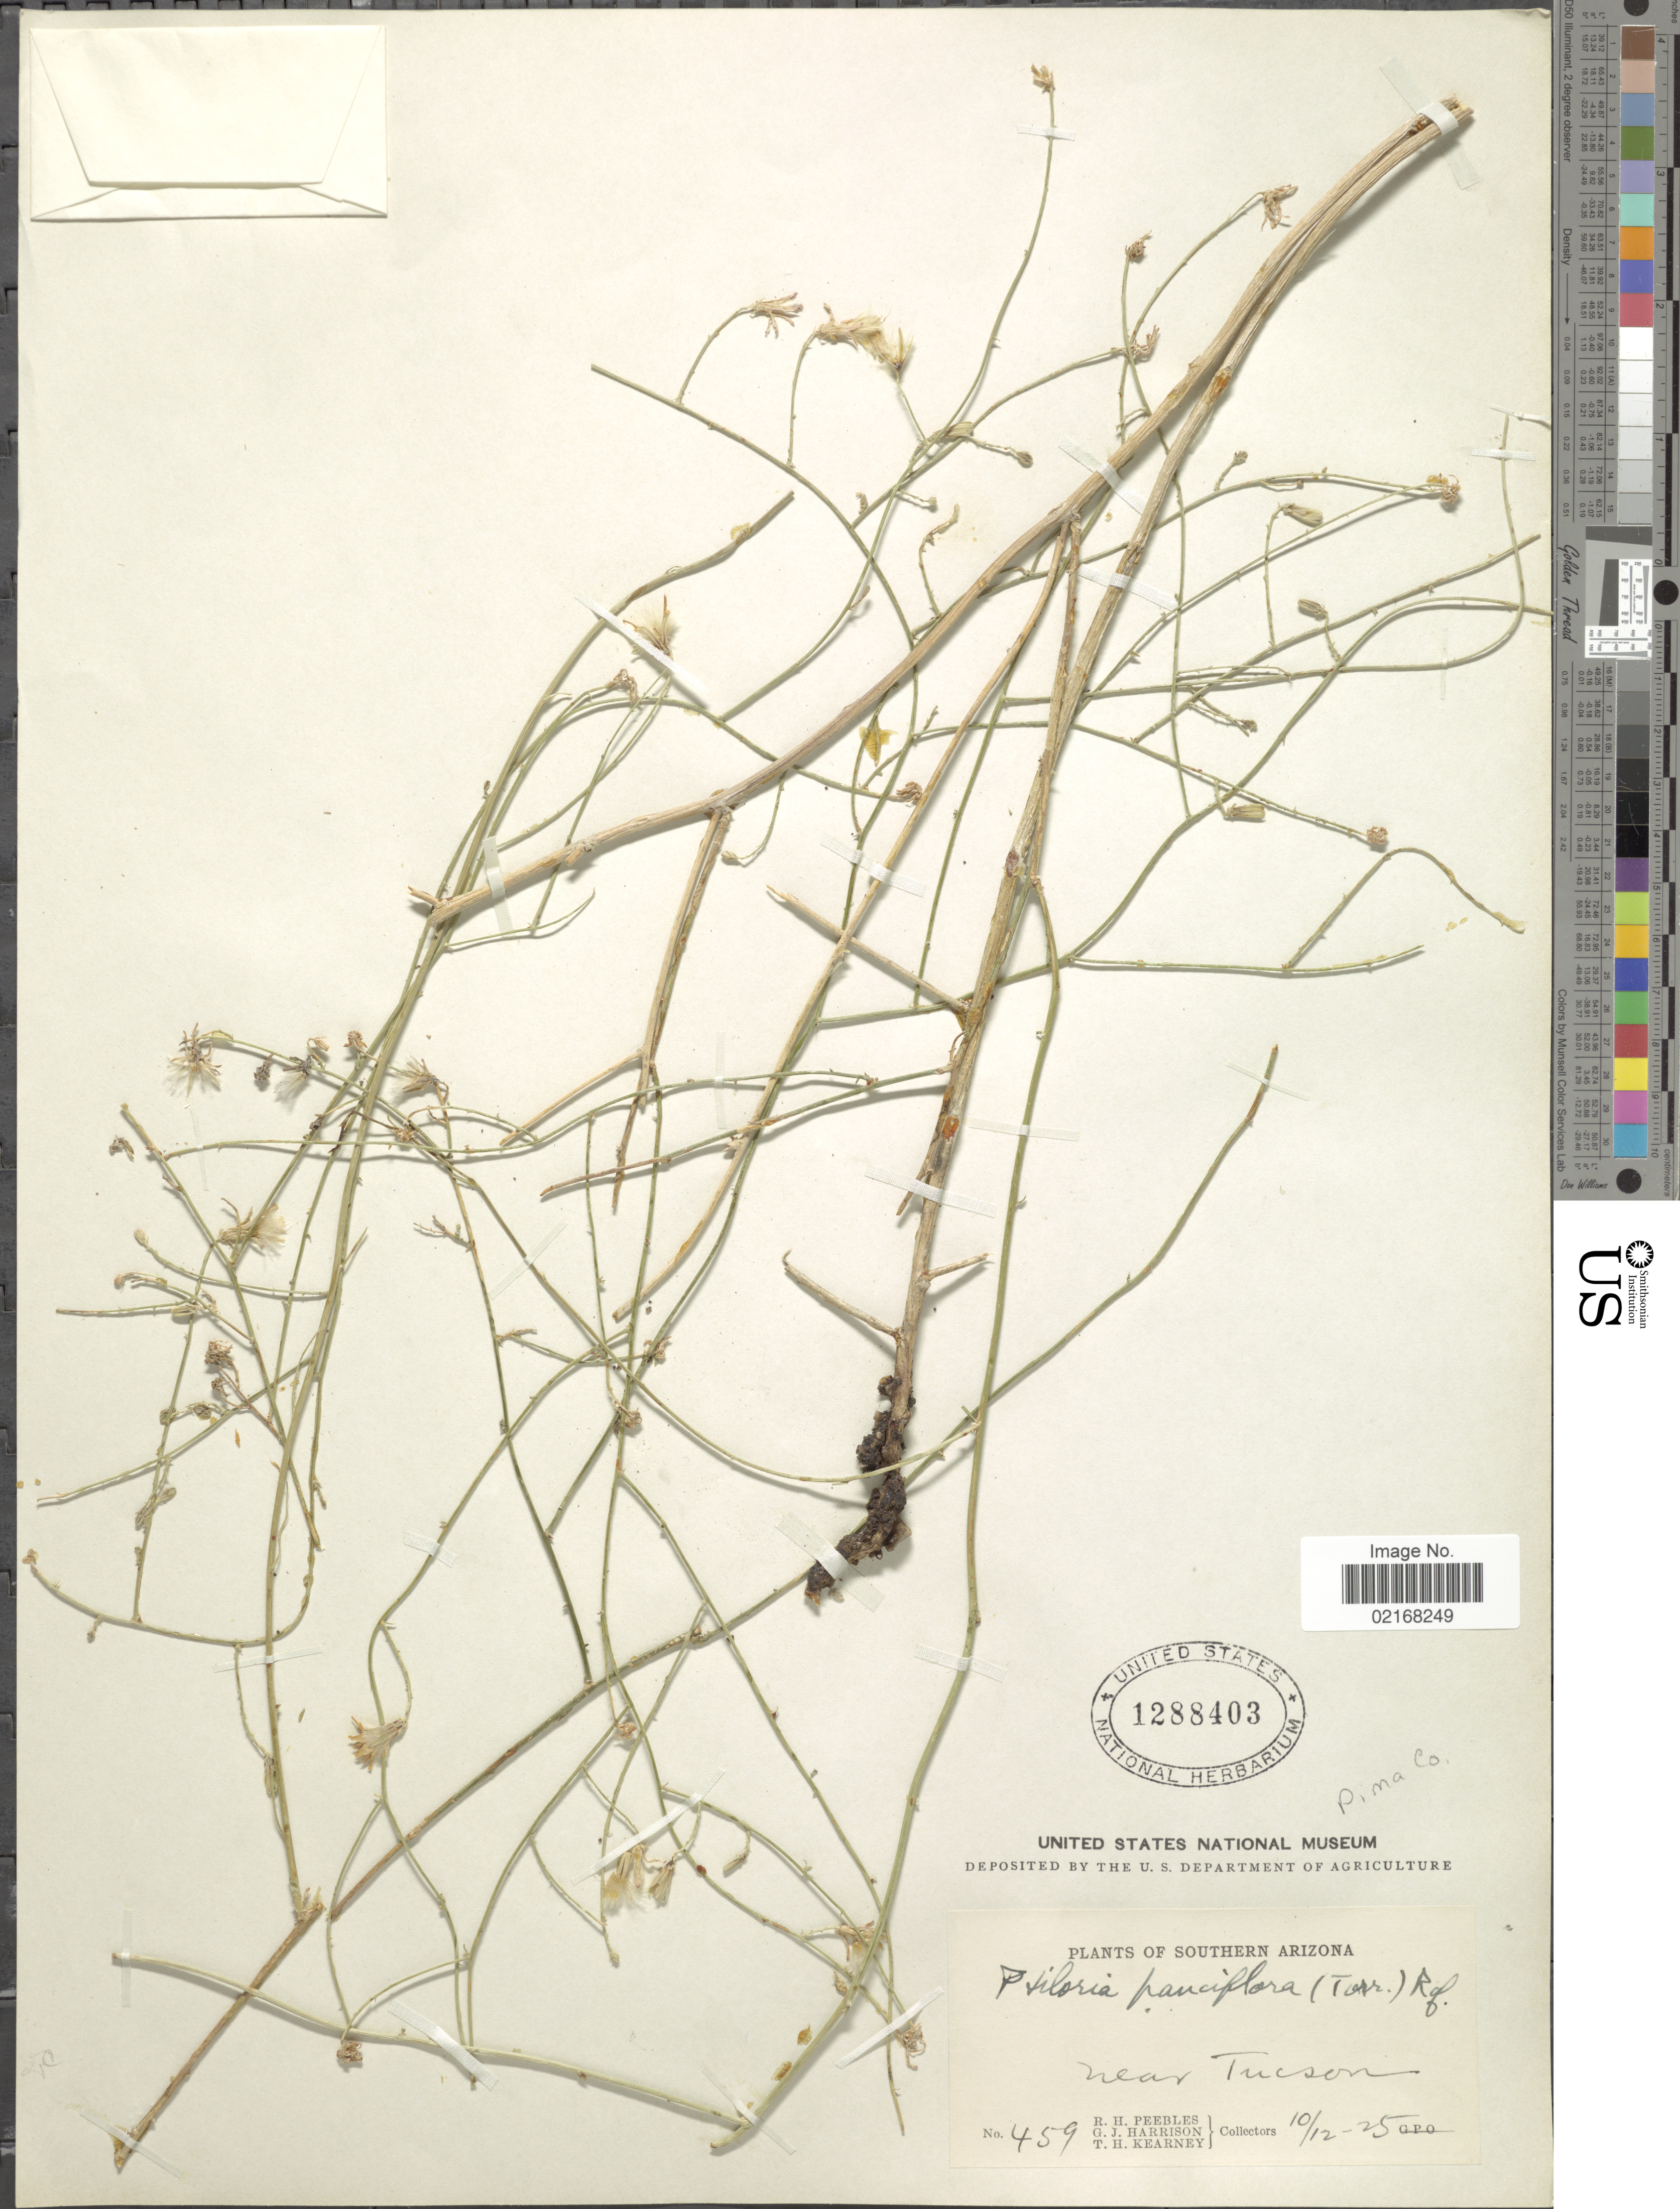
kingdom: Plantae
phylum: Tracheophyta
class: Magnoliopsida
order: Asterales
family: Asteraceae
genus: Stephanomeria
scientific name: Stephanomeria pauciflora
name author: (Torr.) A. Nelson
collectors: R. H. Peebles, G. J. Harrison & T. H. Kearney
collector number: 459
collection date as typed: Transcribed d/m/y: 12/10/25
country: United States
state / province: Arizona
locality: Southern Arizona. Near Tucson. Pima Co.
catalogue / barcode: US 1288403